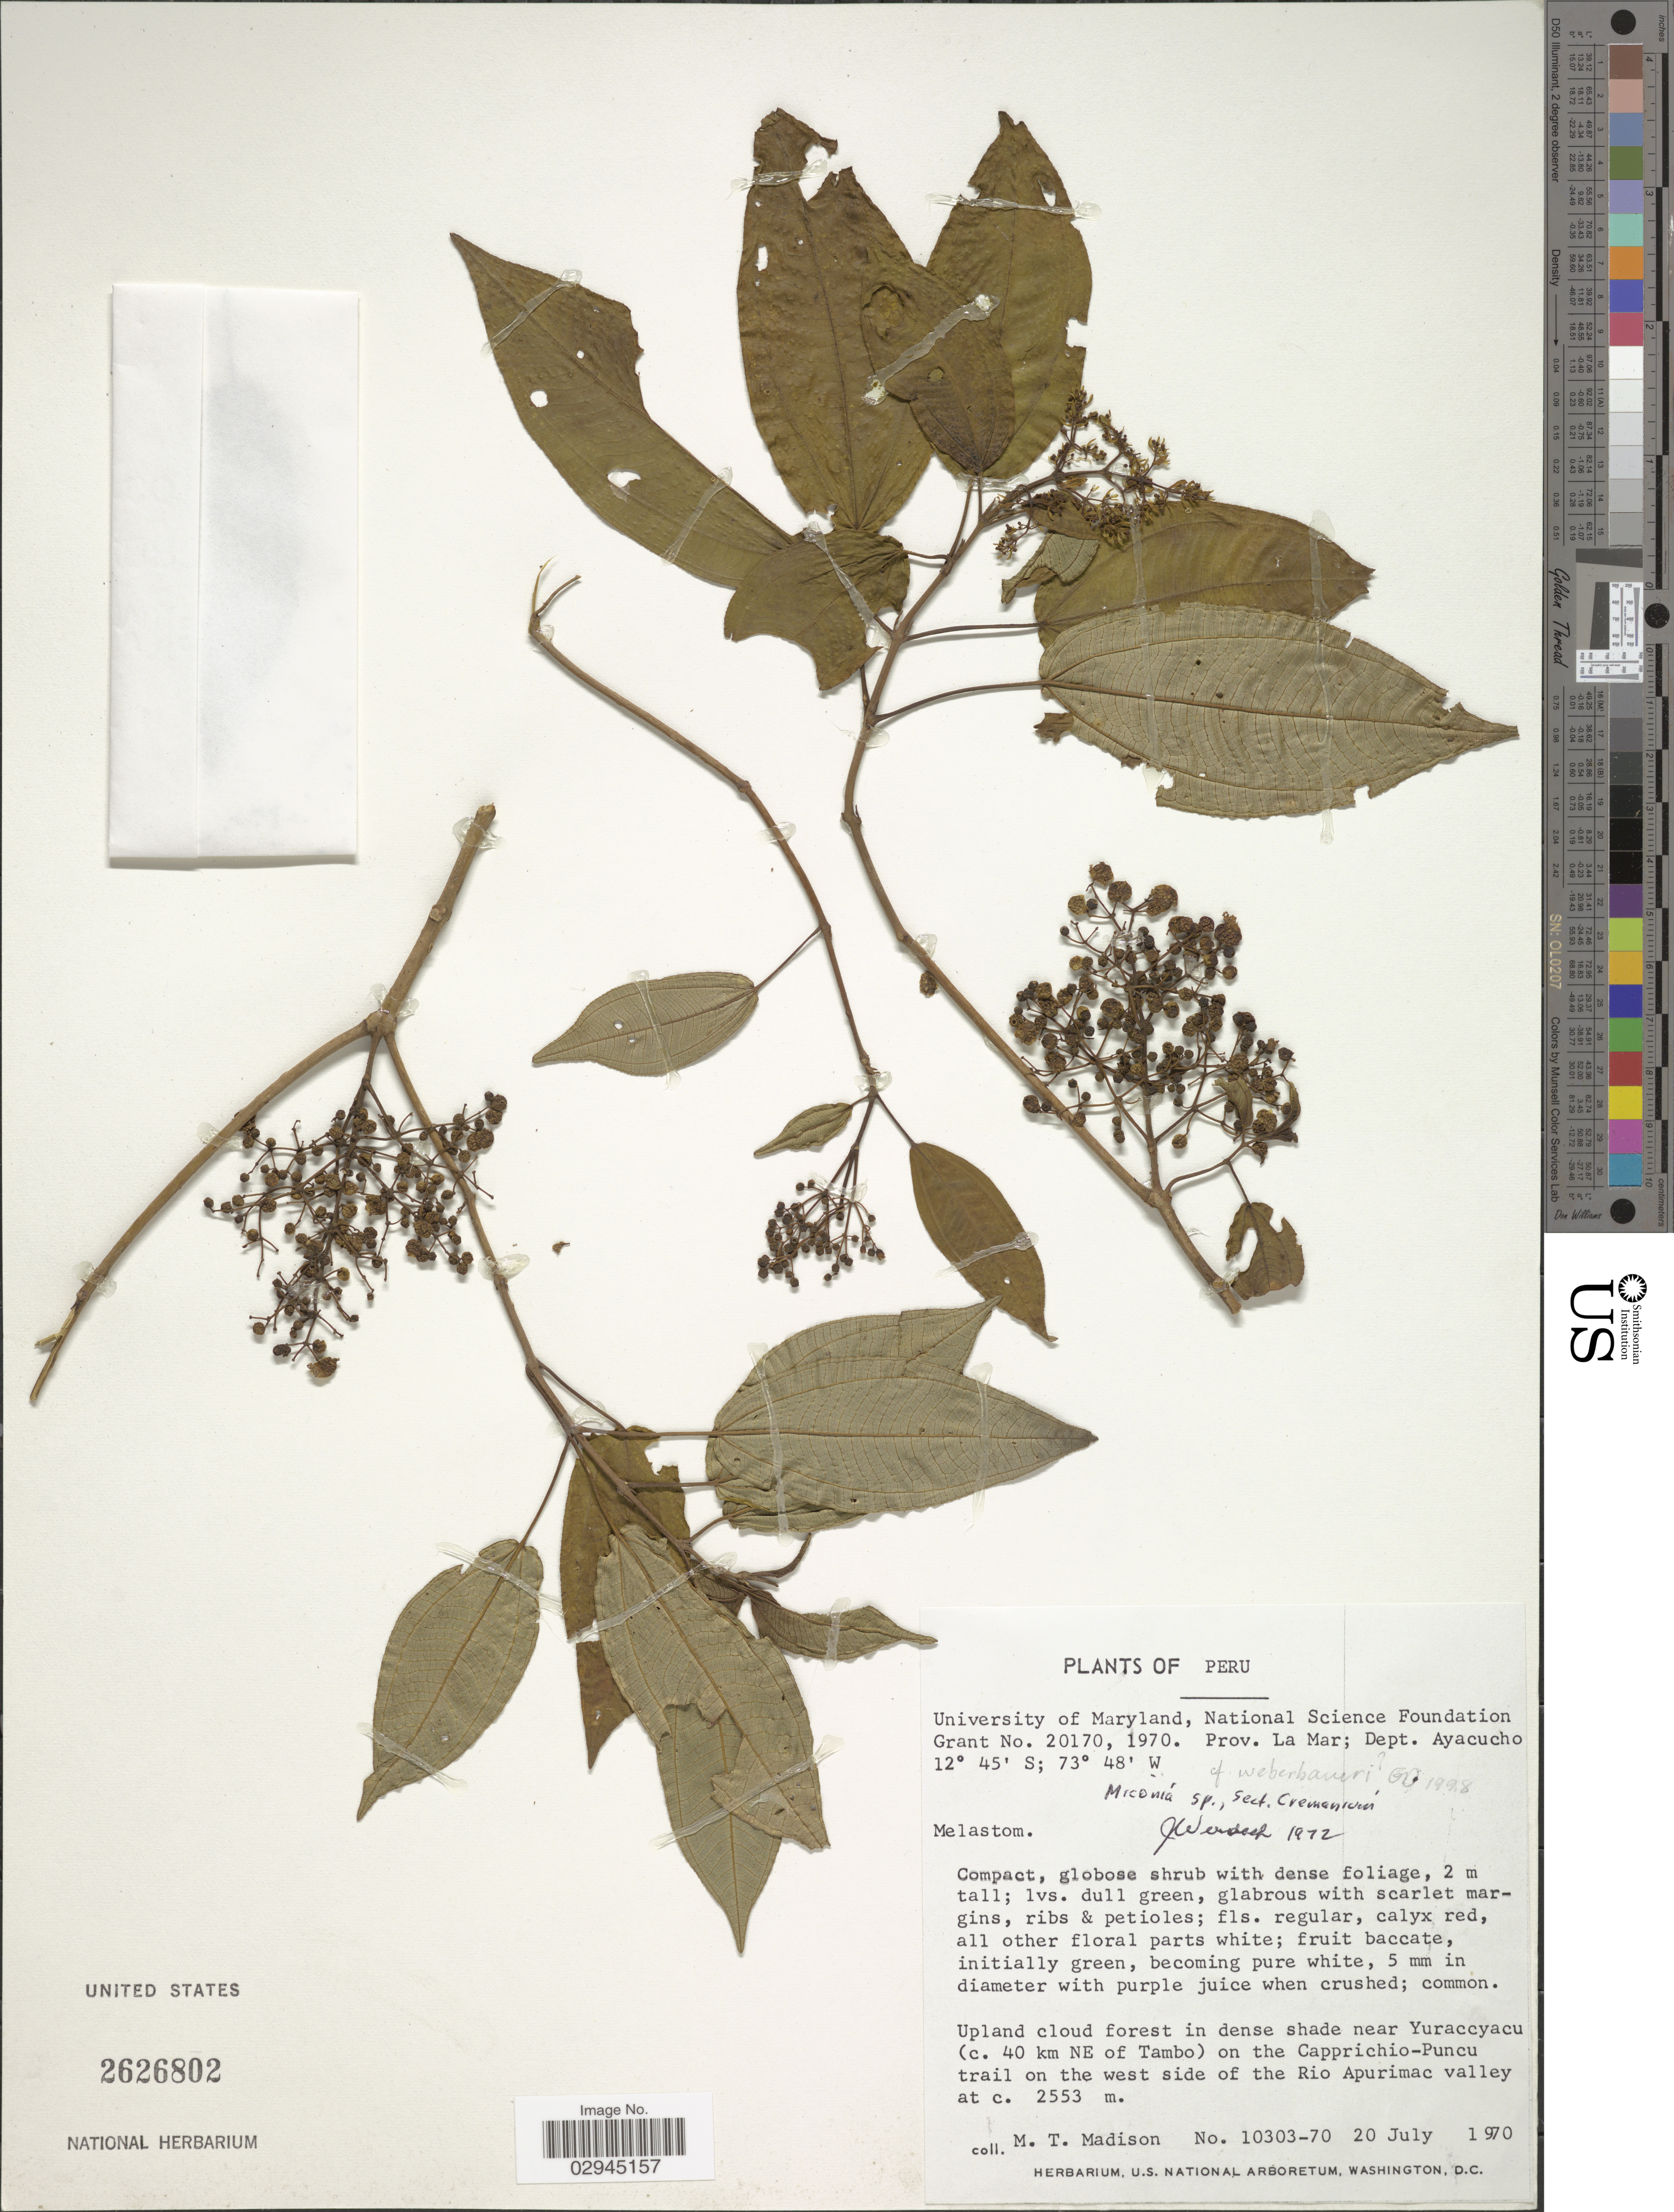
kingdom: Plantae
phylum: Tracheophyta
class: Magnoliopsida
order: Myrtales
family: Melastomataceae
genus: Miconia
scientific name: Miconia sp.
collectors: M. T. Madison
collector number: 10303-70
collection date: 1970-07-20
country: Peru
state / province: Ayacucho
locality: Prov. La Mar; Dept. Ayacucho. Upland cloud forest in dense shade near Yuraccyacu (c. 40 km NE of Tambo) on the Capprichio-Puncu trail on the west side of the Rio Apurimac valley.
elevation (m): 2553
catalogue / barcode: US 2626802